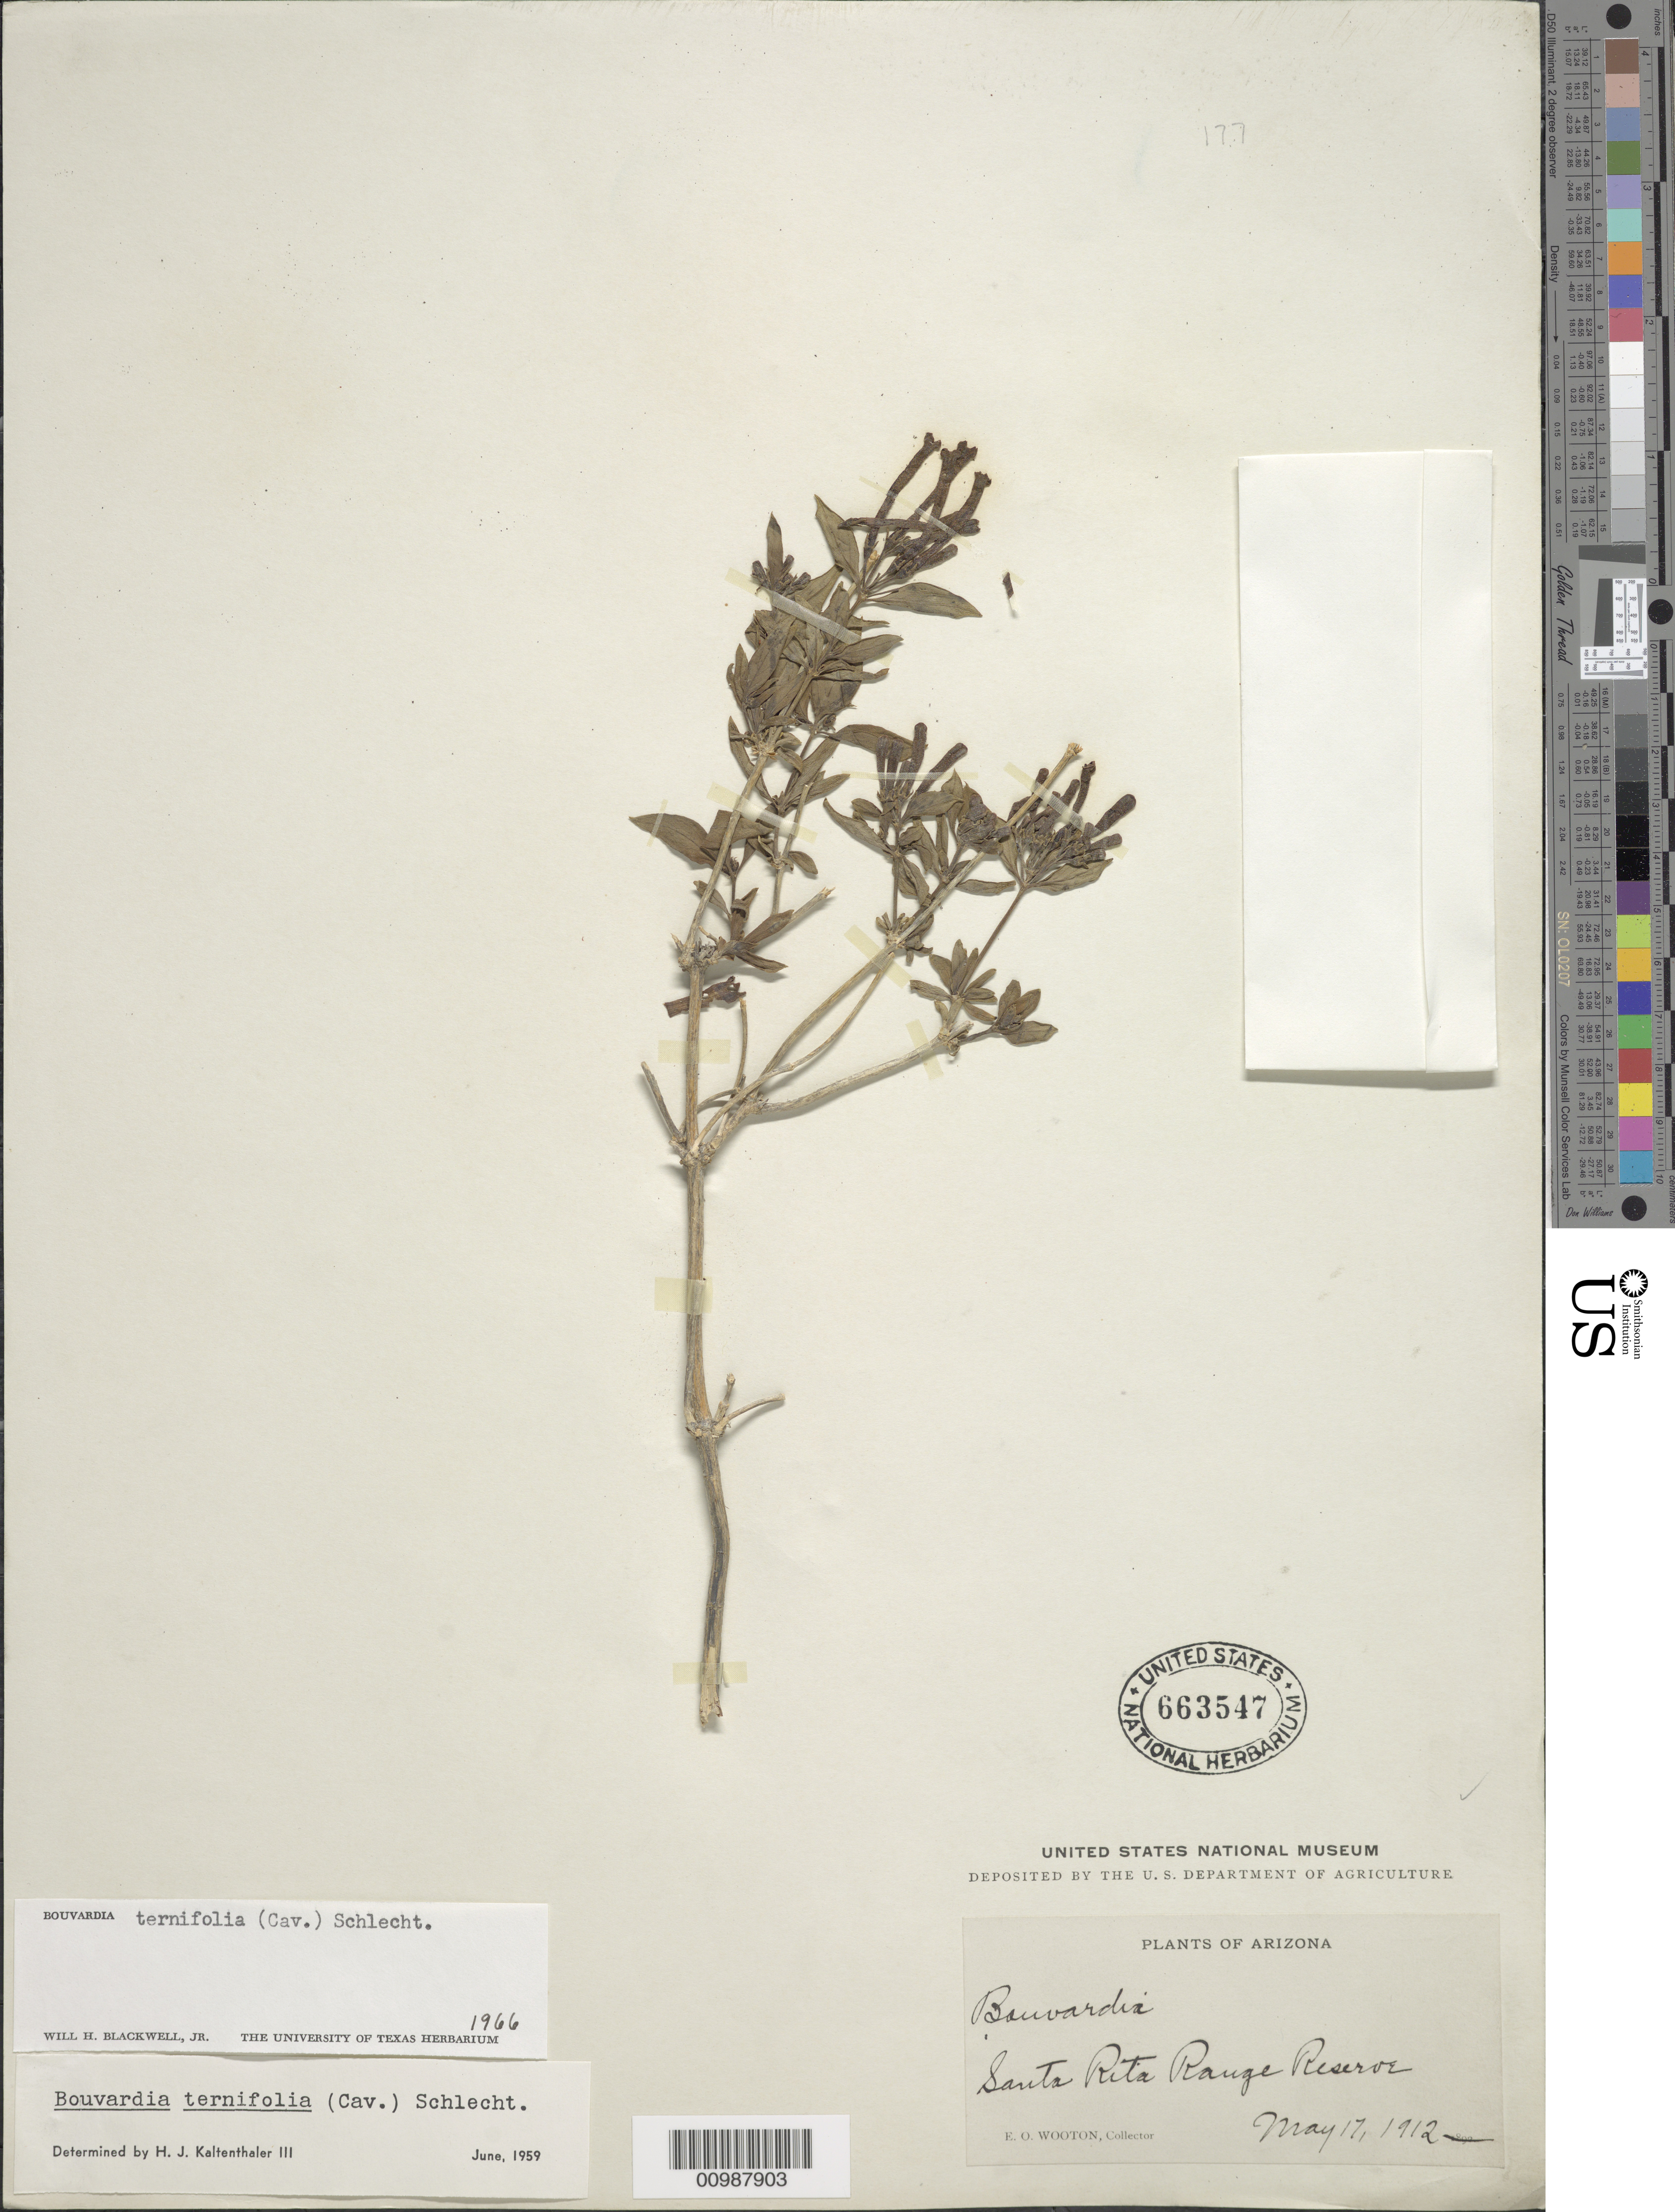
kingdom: Plantae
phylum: Tracheophyta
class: Magnoliopsida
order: Gentianales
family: Rubiaceae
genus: Bouvardia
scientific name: Bouvardia ternifolia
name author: (Cav.) Schltdl.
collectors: E. O. Wooton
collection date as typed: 17 May 1912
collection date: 1912-05-17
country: United States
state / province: Arizona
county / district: Santa Cruz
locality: Santa Rita Range Reserve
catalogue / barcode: US 663547